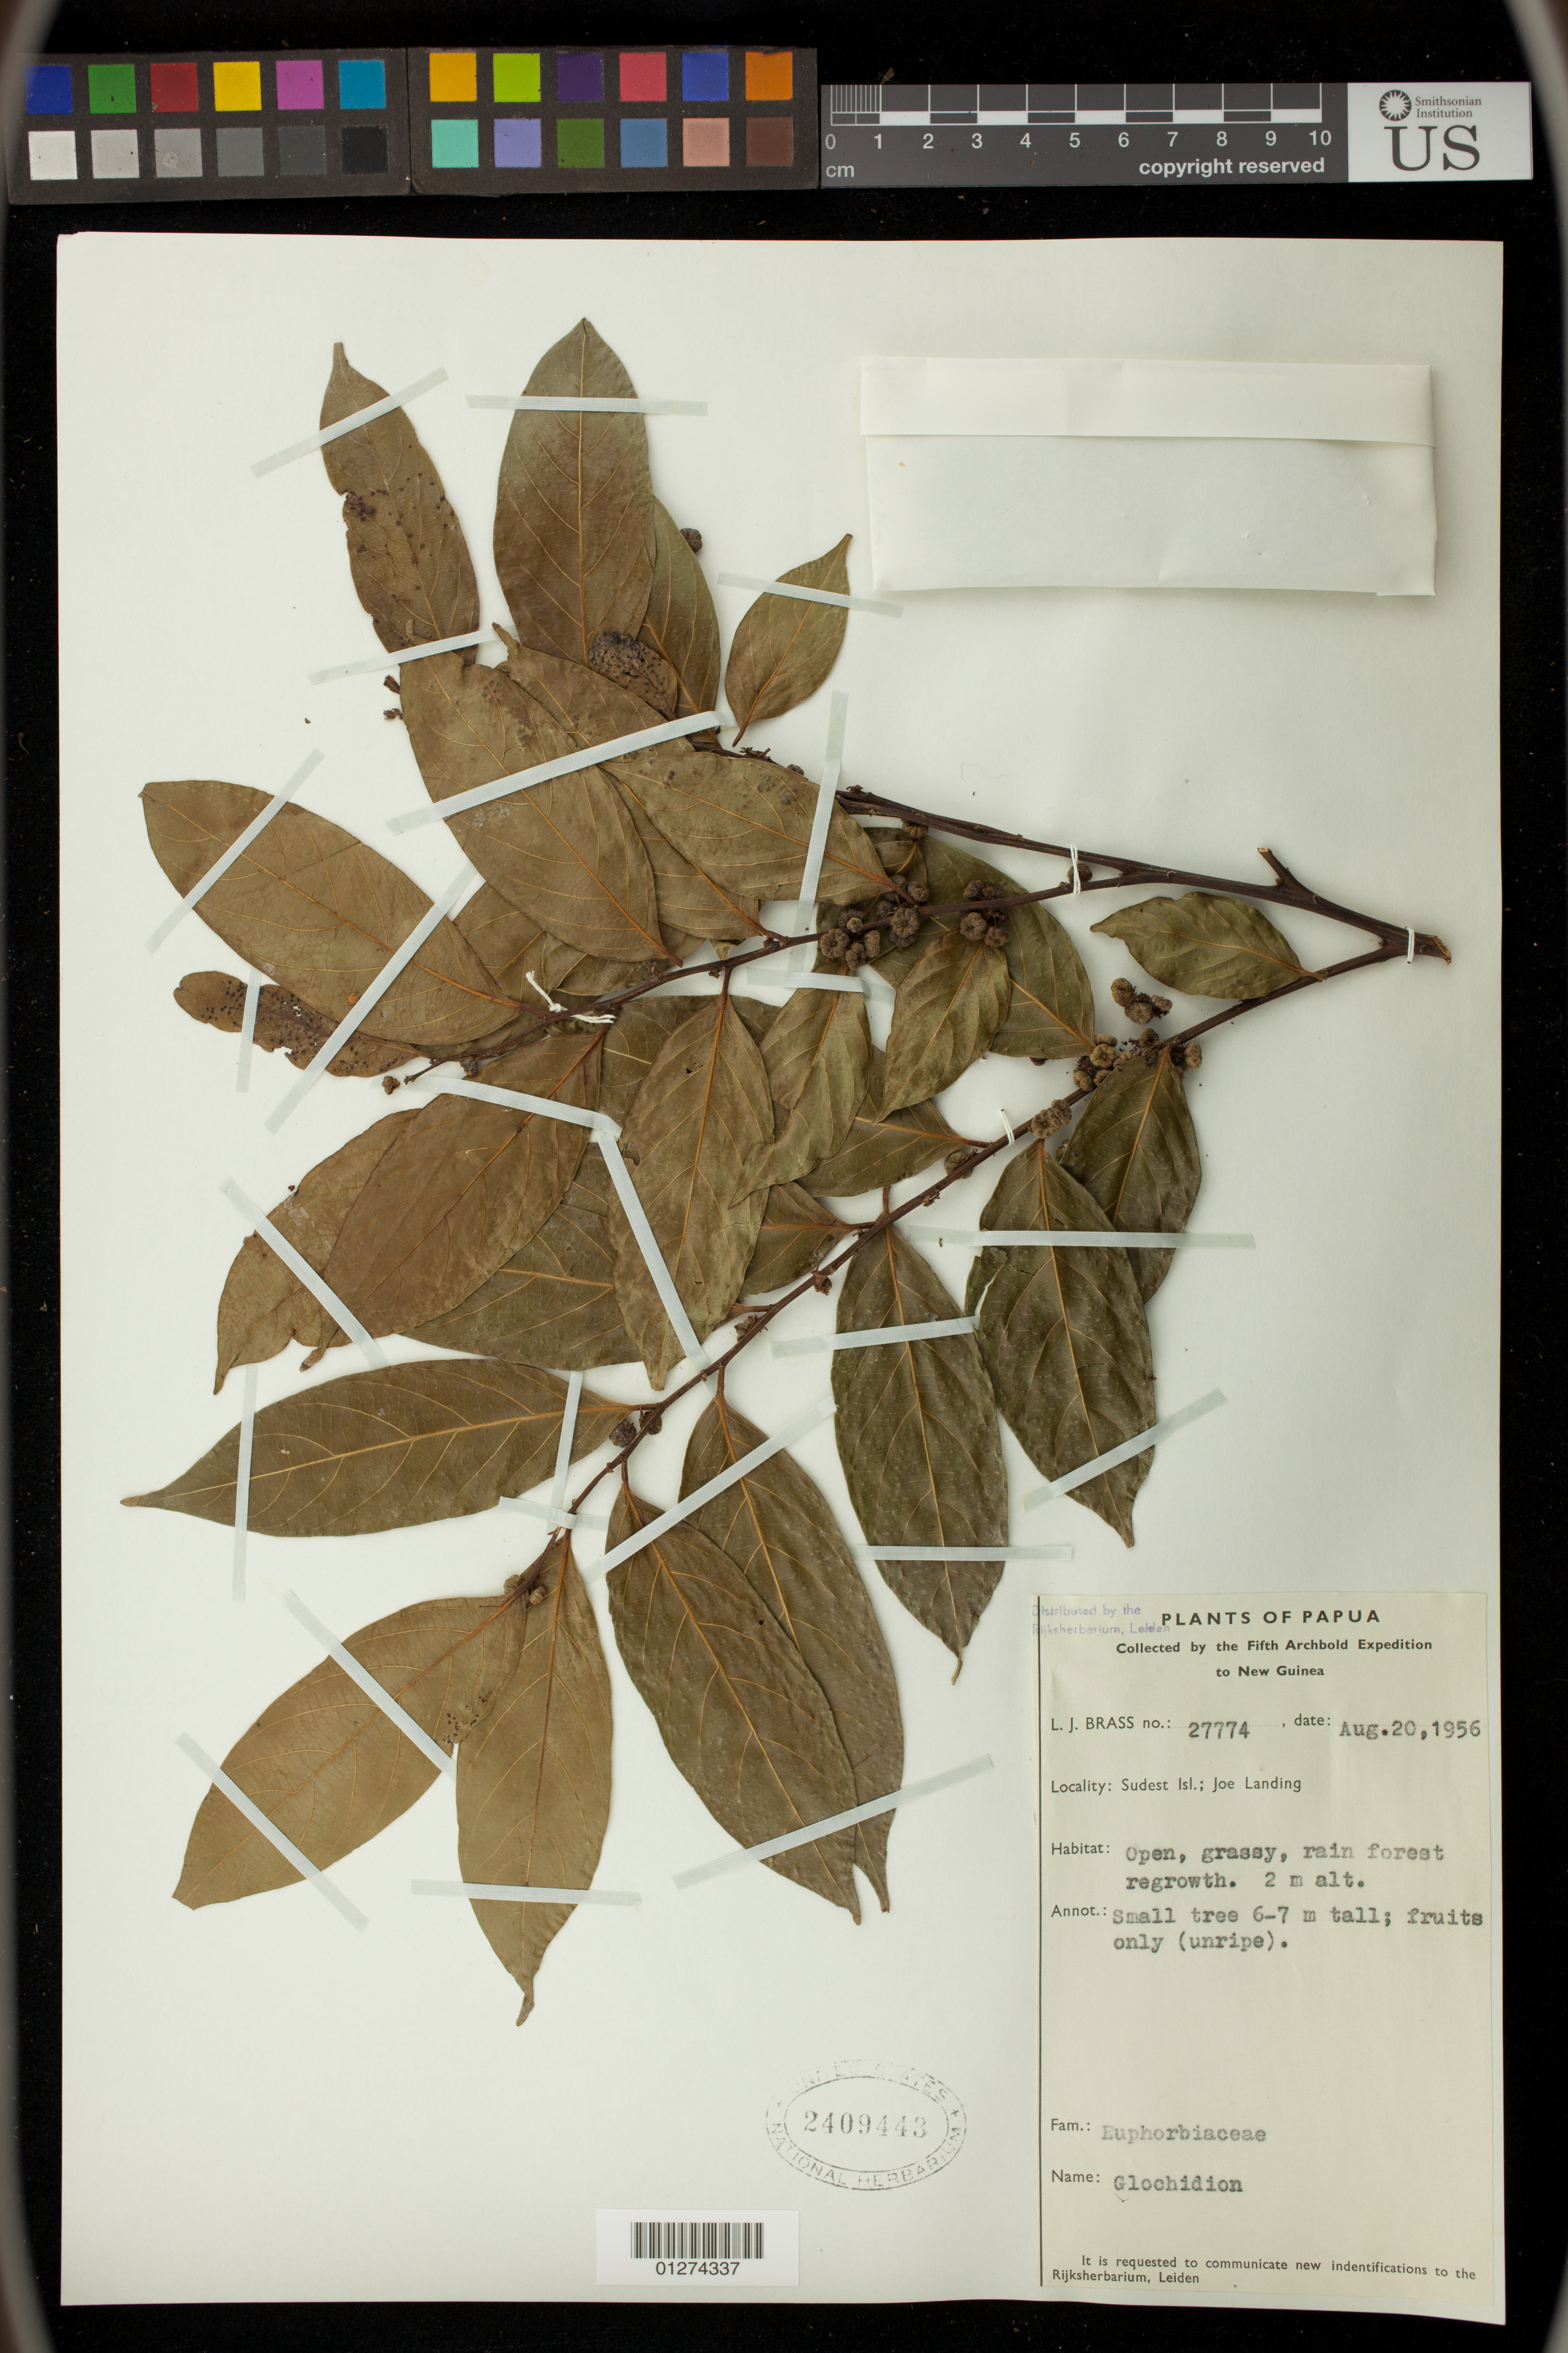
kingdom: Plantae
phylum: Tracheophyta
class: Magnoliopsida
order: Malpighiales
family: Phyllanthaceae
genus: Glochidion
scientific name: Glochidion sp.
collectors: L. J. Brass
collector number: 27774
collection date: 1956-08-20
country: Papua New Guinea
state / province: Milne Bay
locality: Sudest Isl., Joe Landing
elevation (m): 2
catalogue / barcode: US 2409443